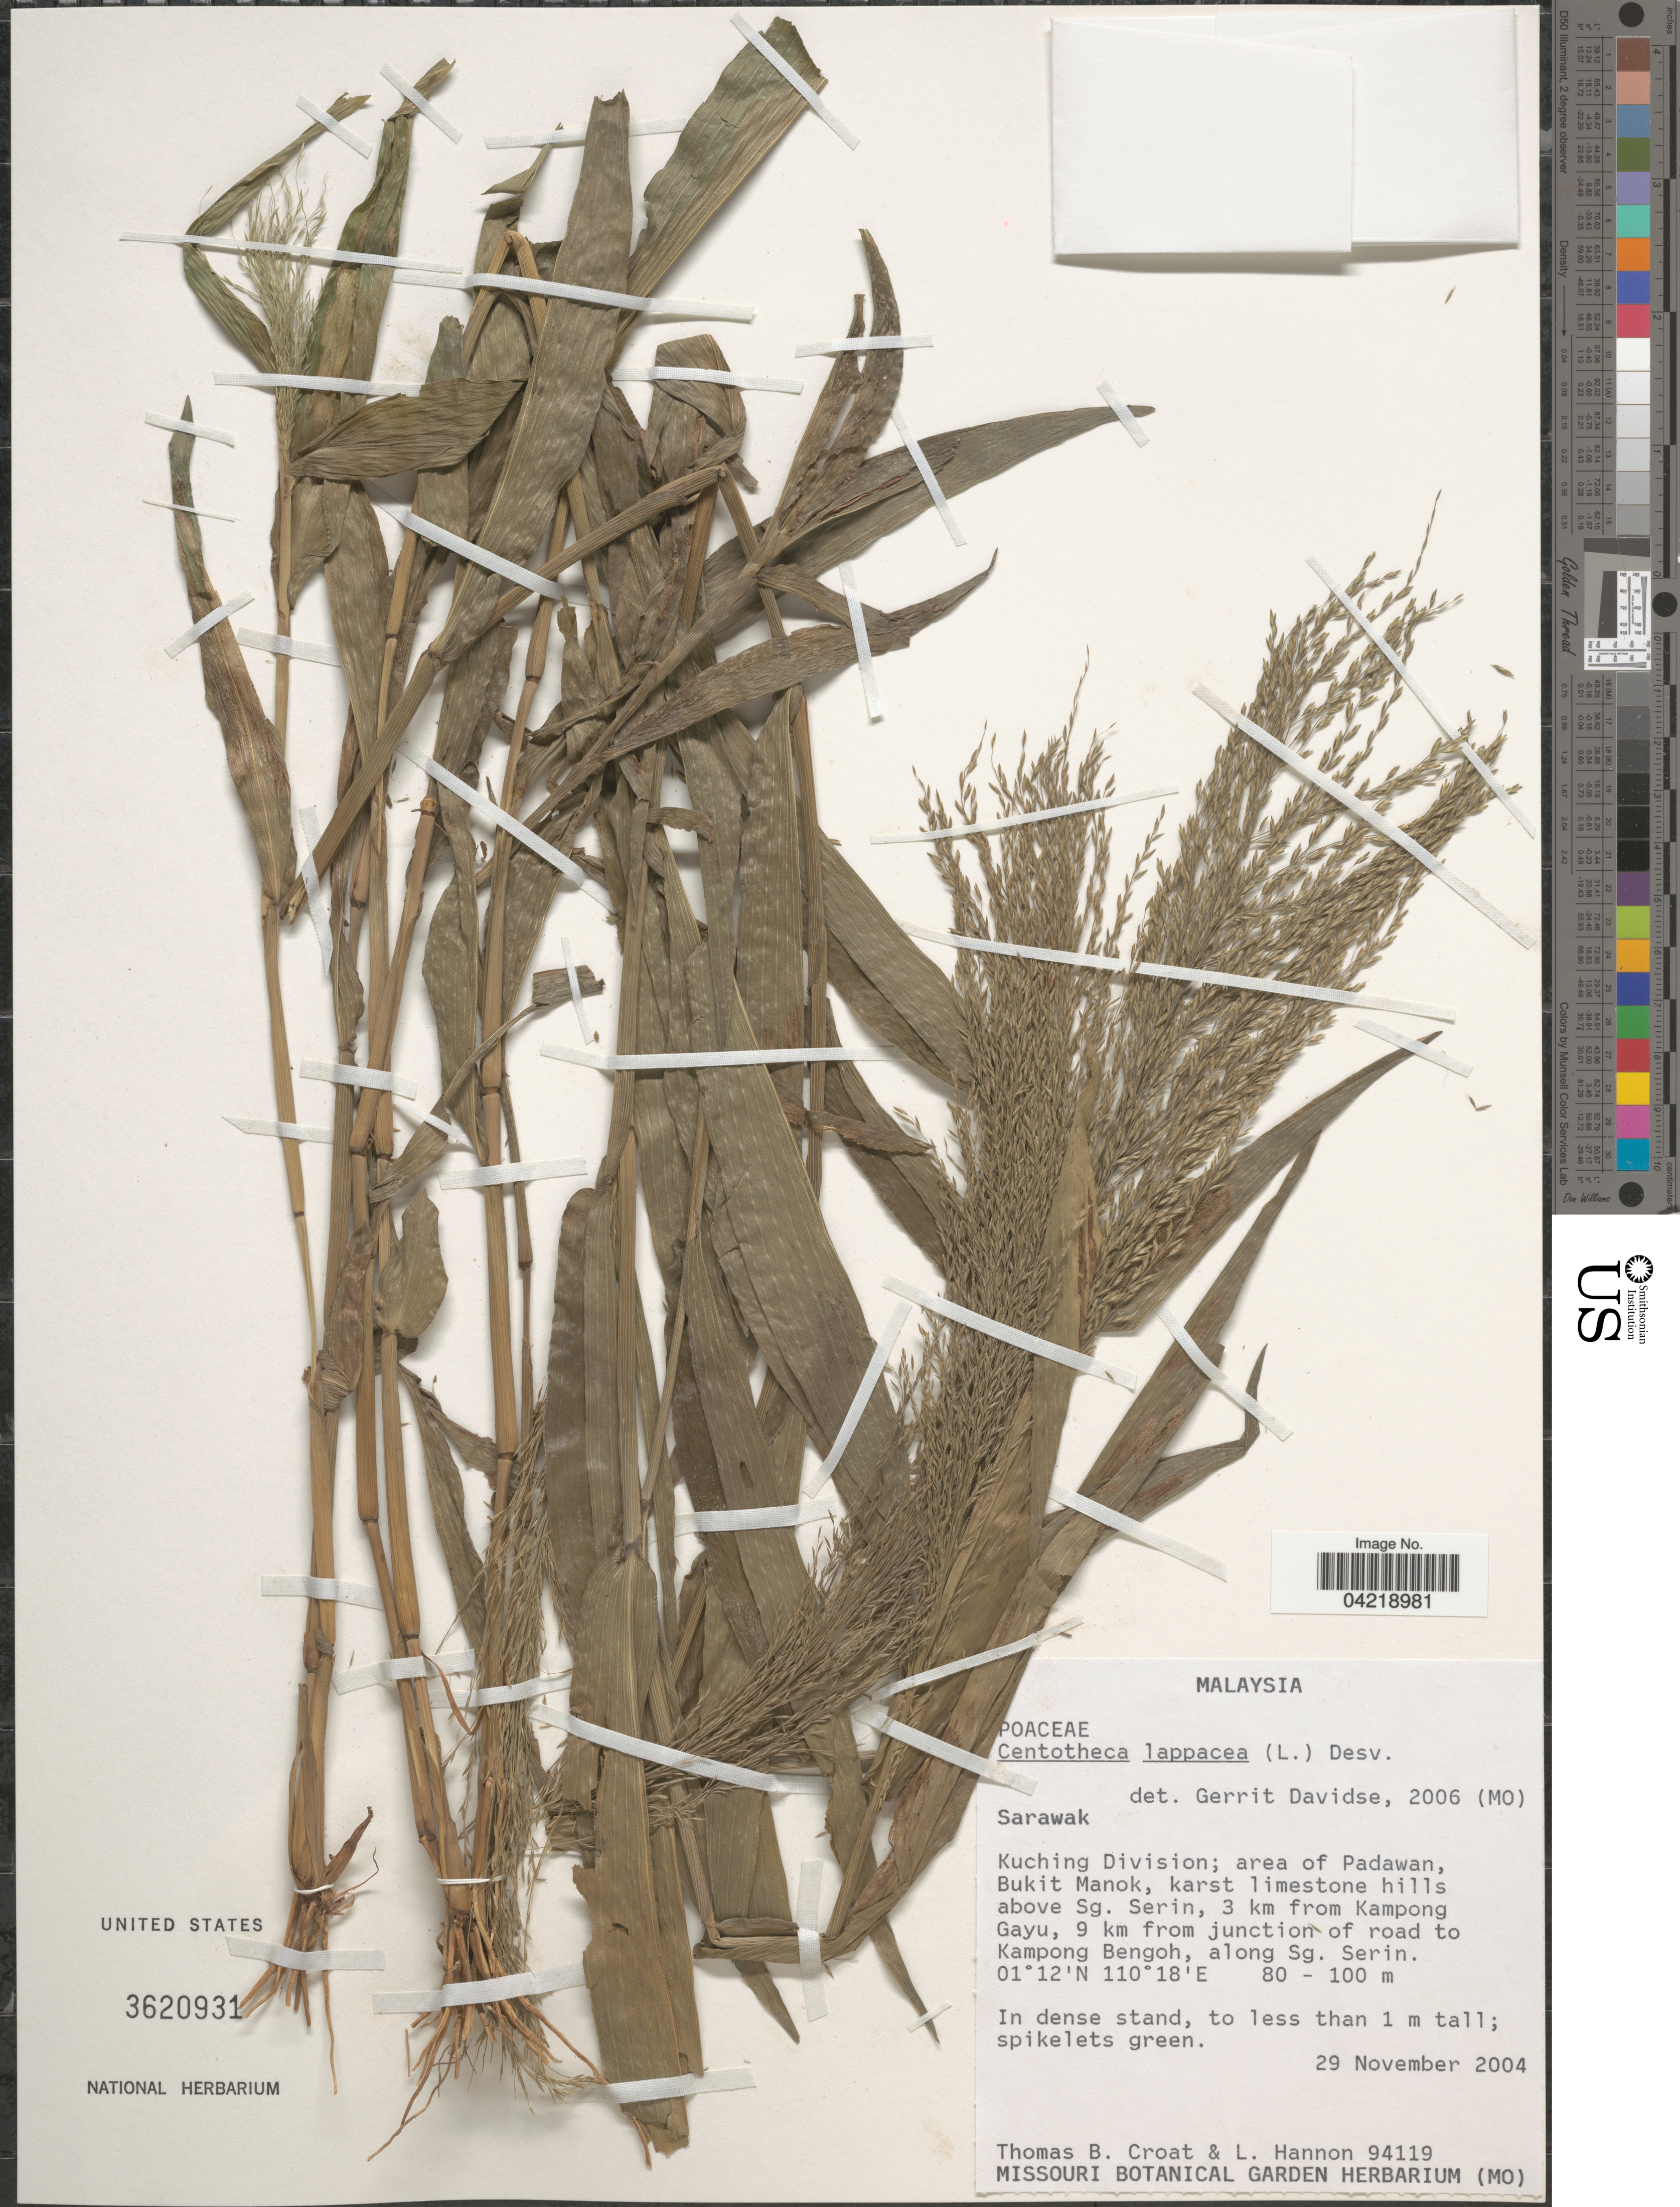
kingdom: Plantae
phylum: Tracheophyta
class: Liliopsida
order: Poales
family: Poaceae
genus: Centotheca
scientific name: Centotheca lappacea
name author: (L.) Desv.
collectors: T. B. Croat & L. Hannon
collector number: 94119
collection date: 2004-11-29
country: Malaysia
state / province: Sarawak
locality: Kuching Division; area of Padawan, Bukit Manok, karst limestone hills above Sg. Serin, 3 km from Kampong Gayu, 9 km from junction of road to Kampong Bengoh, along Sg. Serin.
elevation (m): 80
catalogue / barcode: US 3620931